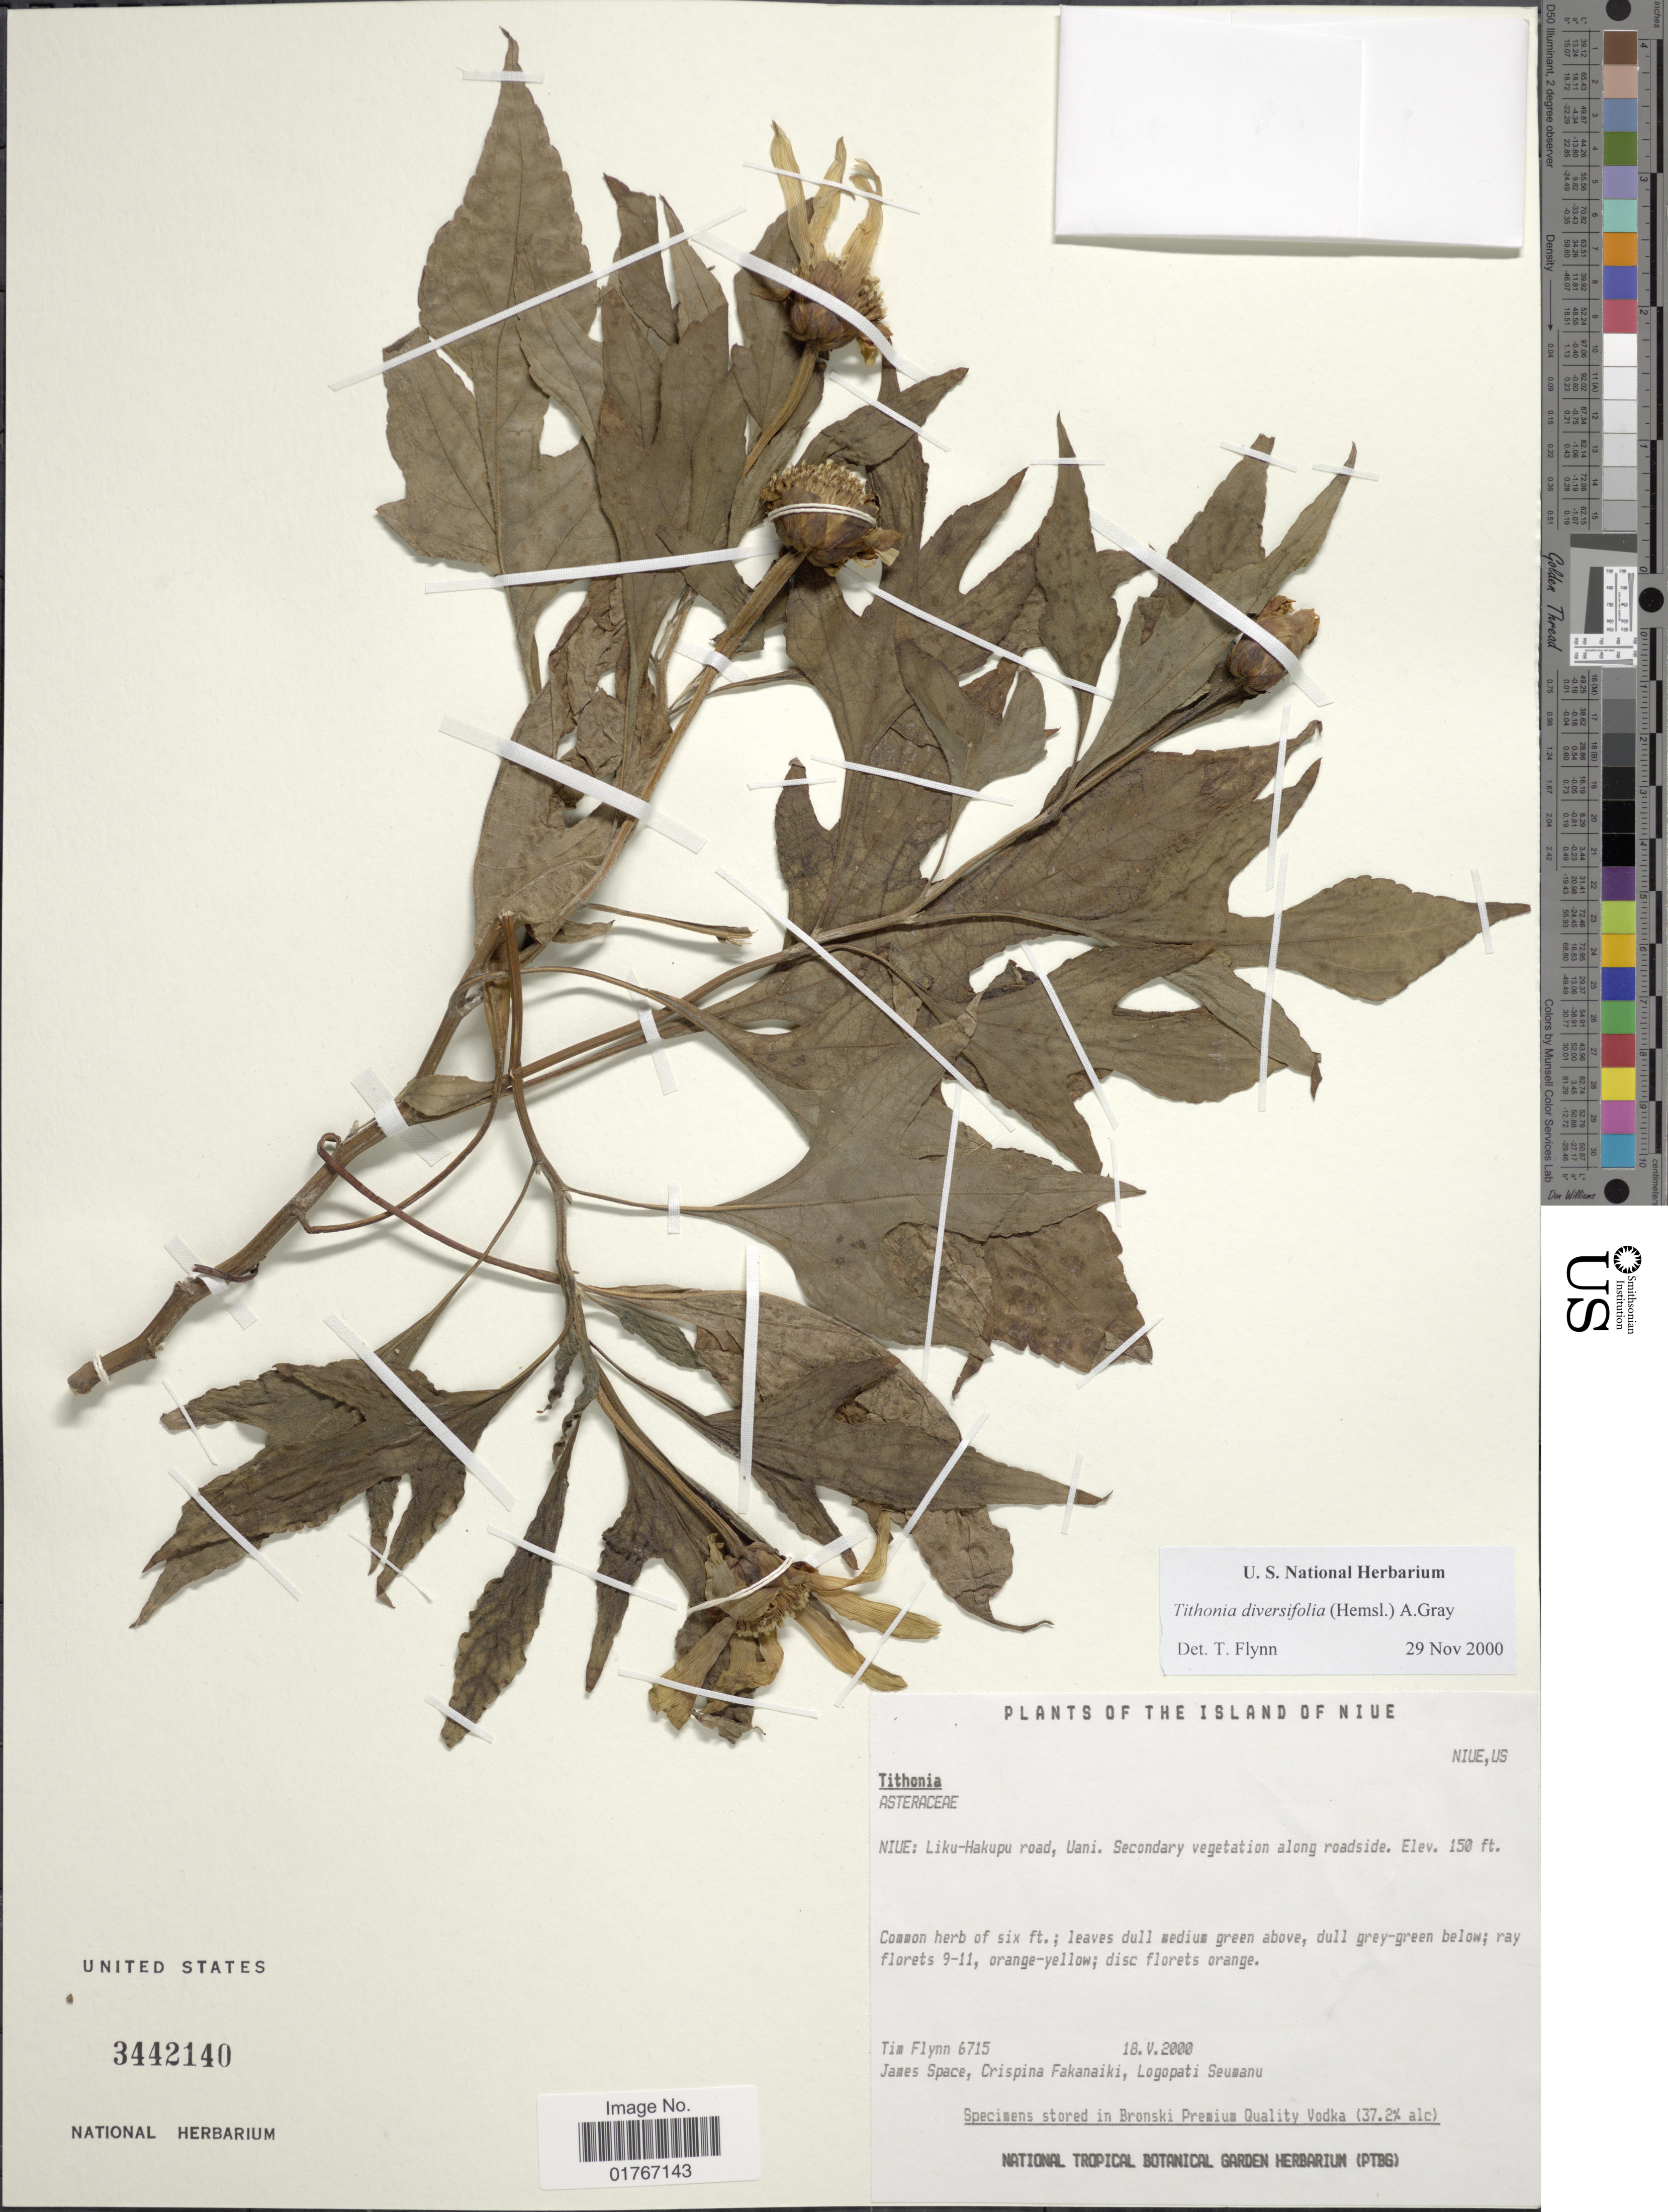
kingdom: Plantae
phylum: Tracheophyta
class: Magnoliopsida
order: Asterales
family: Asteraceae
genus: Tithonia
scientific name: Tithonia diversifolia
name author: (Hemsl.) A. Gray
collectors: T. Flynn, J. Space, C. Fakanaiki & L. Seumanu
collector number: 6715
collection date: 2000-05-18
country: Niue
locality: The Island of Niue, Niue: Liku-Hakupu road, Uani. Secondary vegetation along roadside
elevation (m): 46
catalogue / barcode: US 3442140